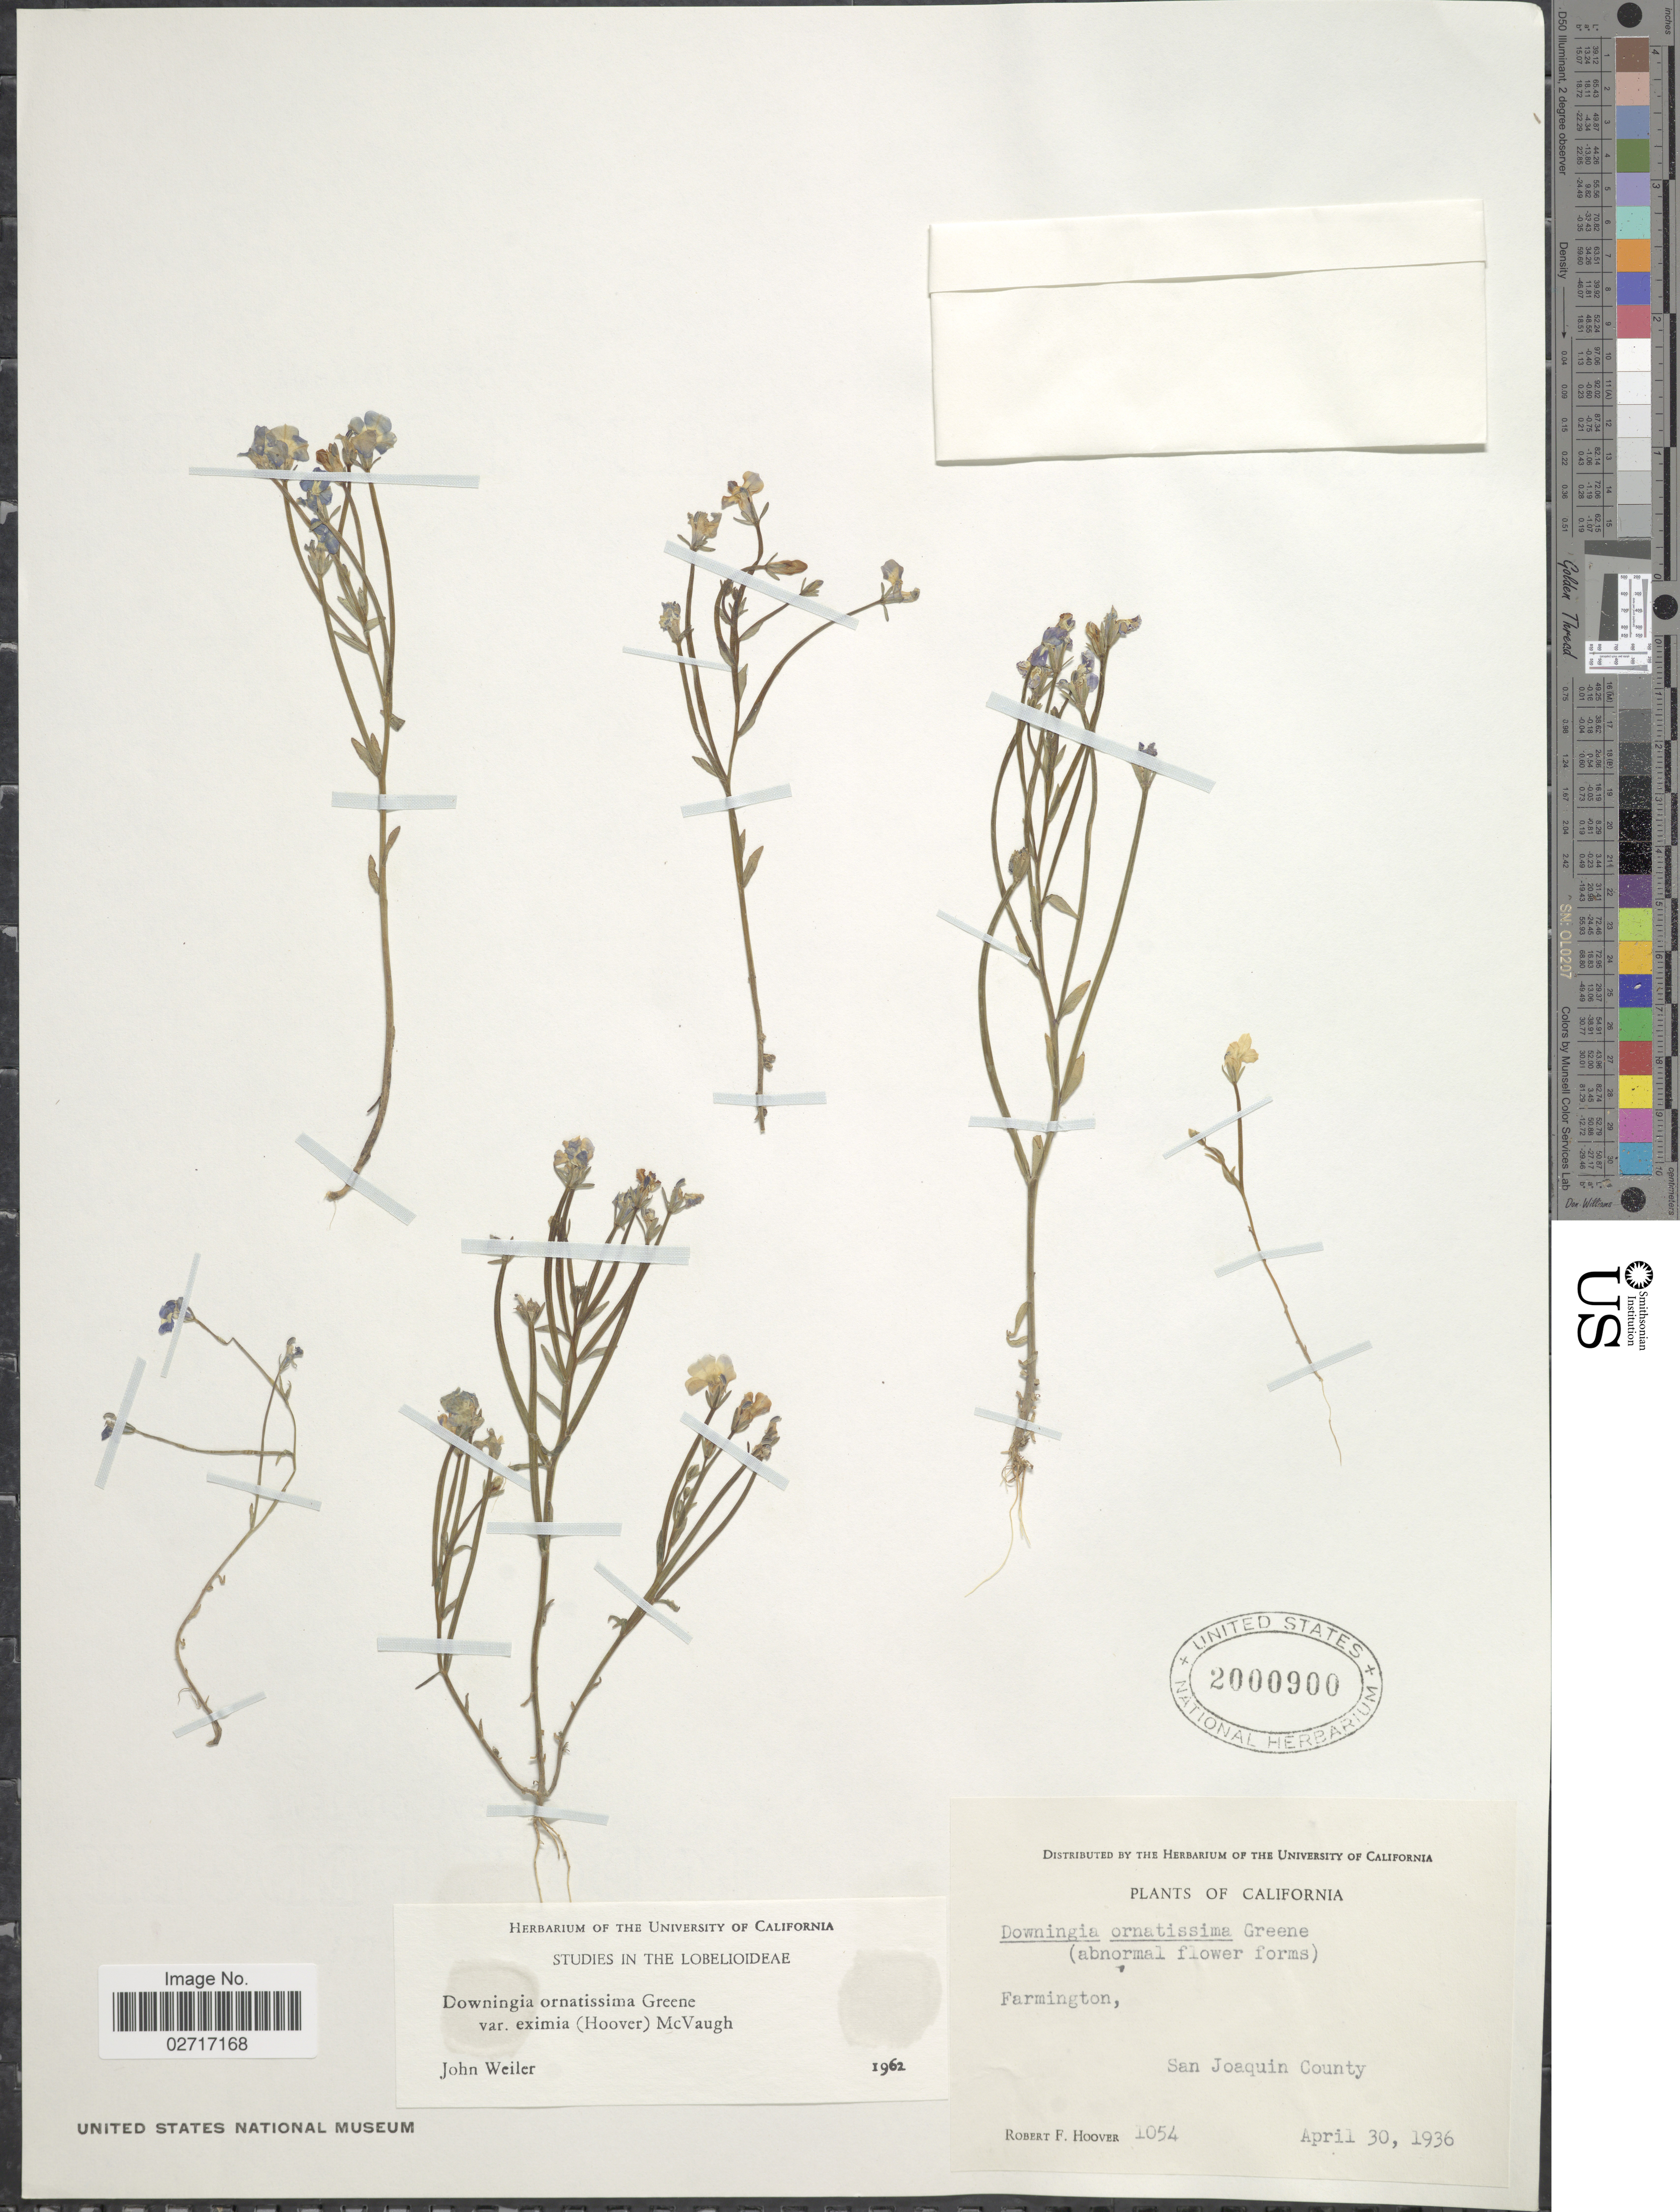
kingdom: Plantae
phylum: Tracheophyta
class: Magnoliopsida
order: Asterales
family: Campanulaceae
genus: Downingia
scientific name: Downingia ornatissima var. eximia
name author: (Hoover) McVaugh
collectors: R. F. Hoover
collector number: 1054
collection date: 1936-04-30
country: United States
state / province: California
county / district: San Joaquin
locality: Farmington, San Joaquin County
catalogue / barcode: US 2000900